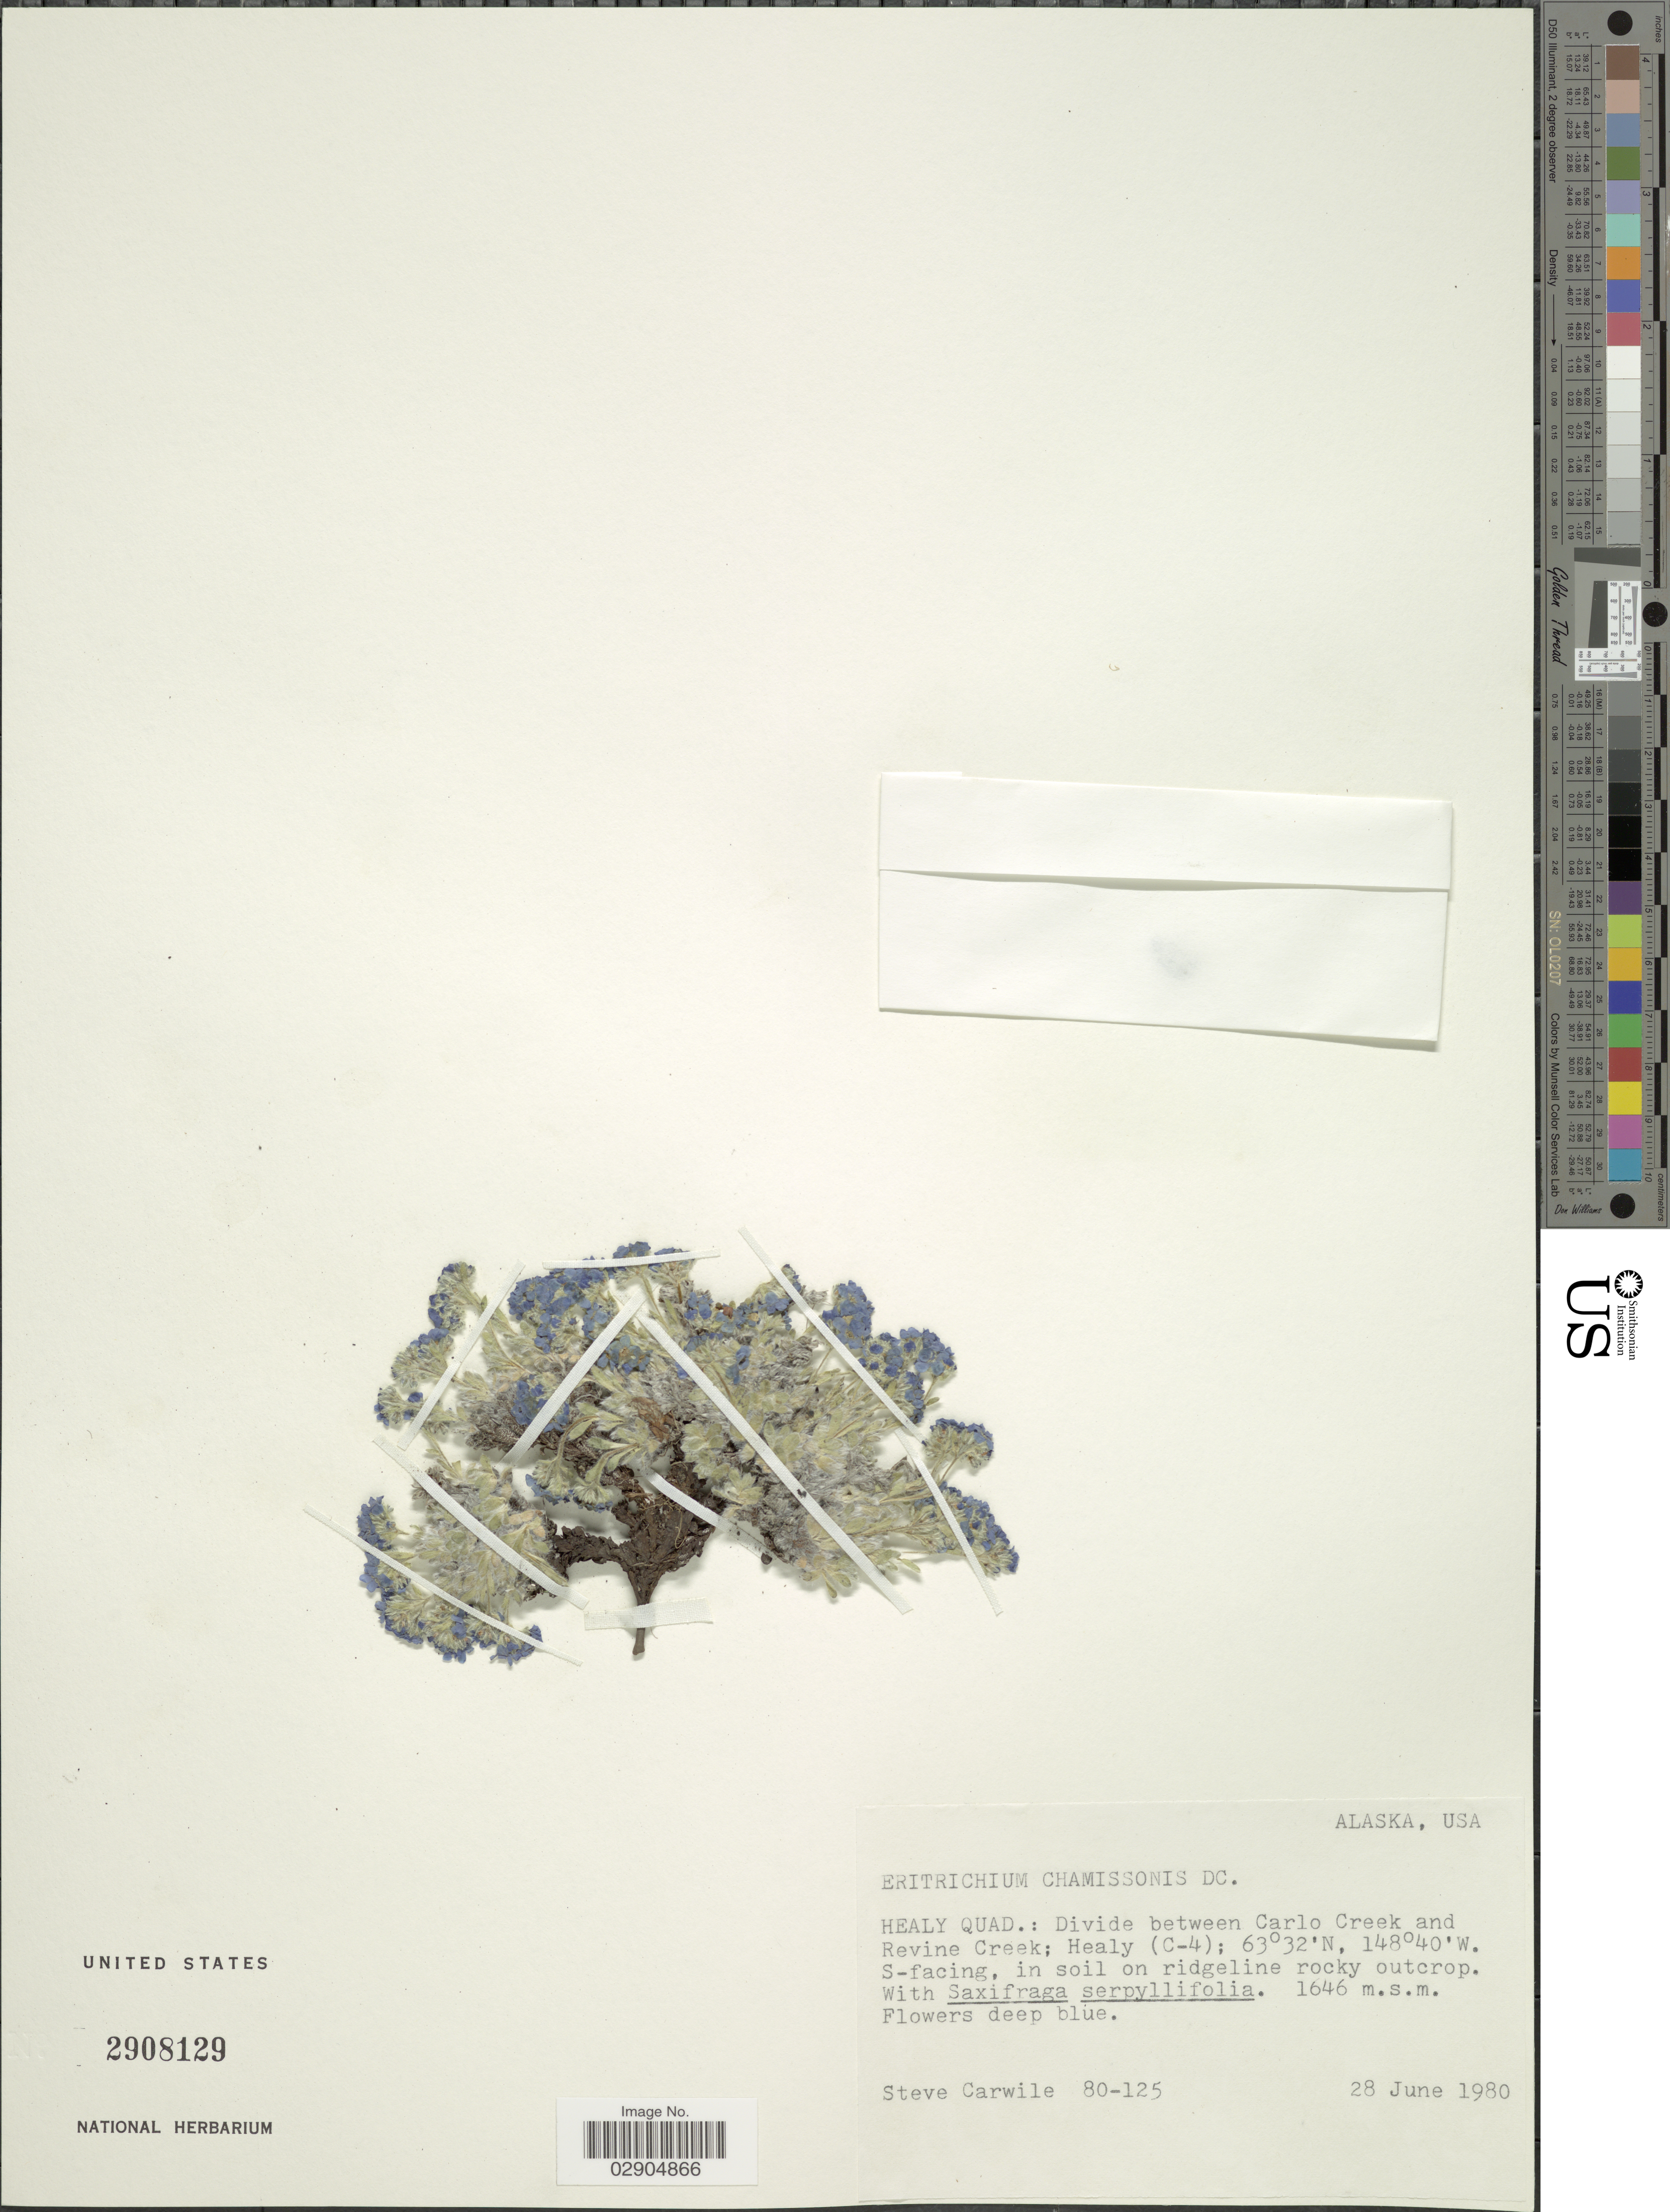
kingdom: Plantae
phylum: Tracheophyta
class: Magnoliopsida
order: Boraginales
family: Boraginaceae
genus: Eritrichium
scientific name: Eritrichium chamissonis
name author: A. DC.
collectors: S. Carwile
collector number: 80-125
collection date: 1980-06-28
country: United States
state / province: Alaska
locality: Healy Quad.: Divide between Carlo Creek and Revine Creek; Healy (C-4), S-facing.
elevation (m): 1646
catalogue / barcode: US 2908129